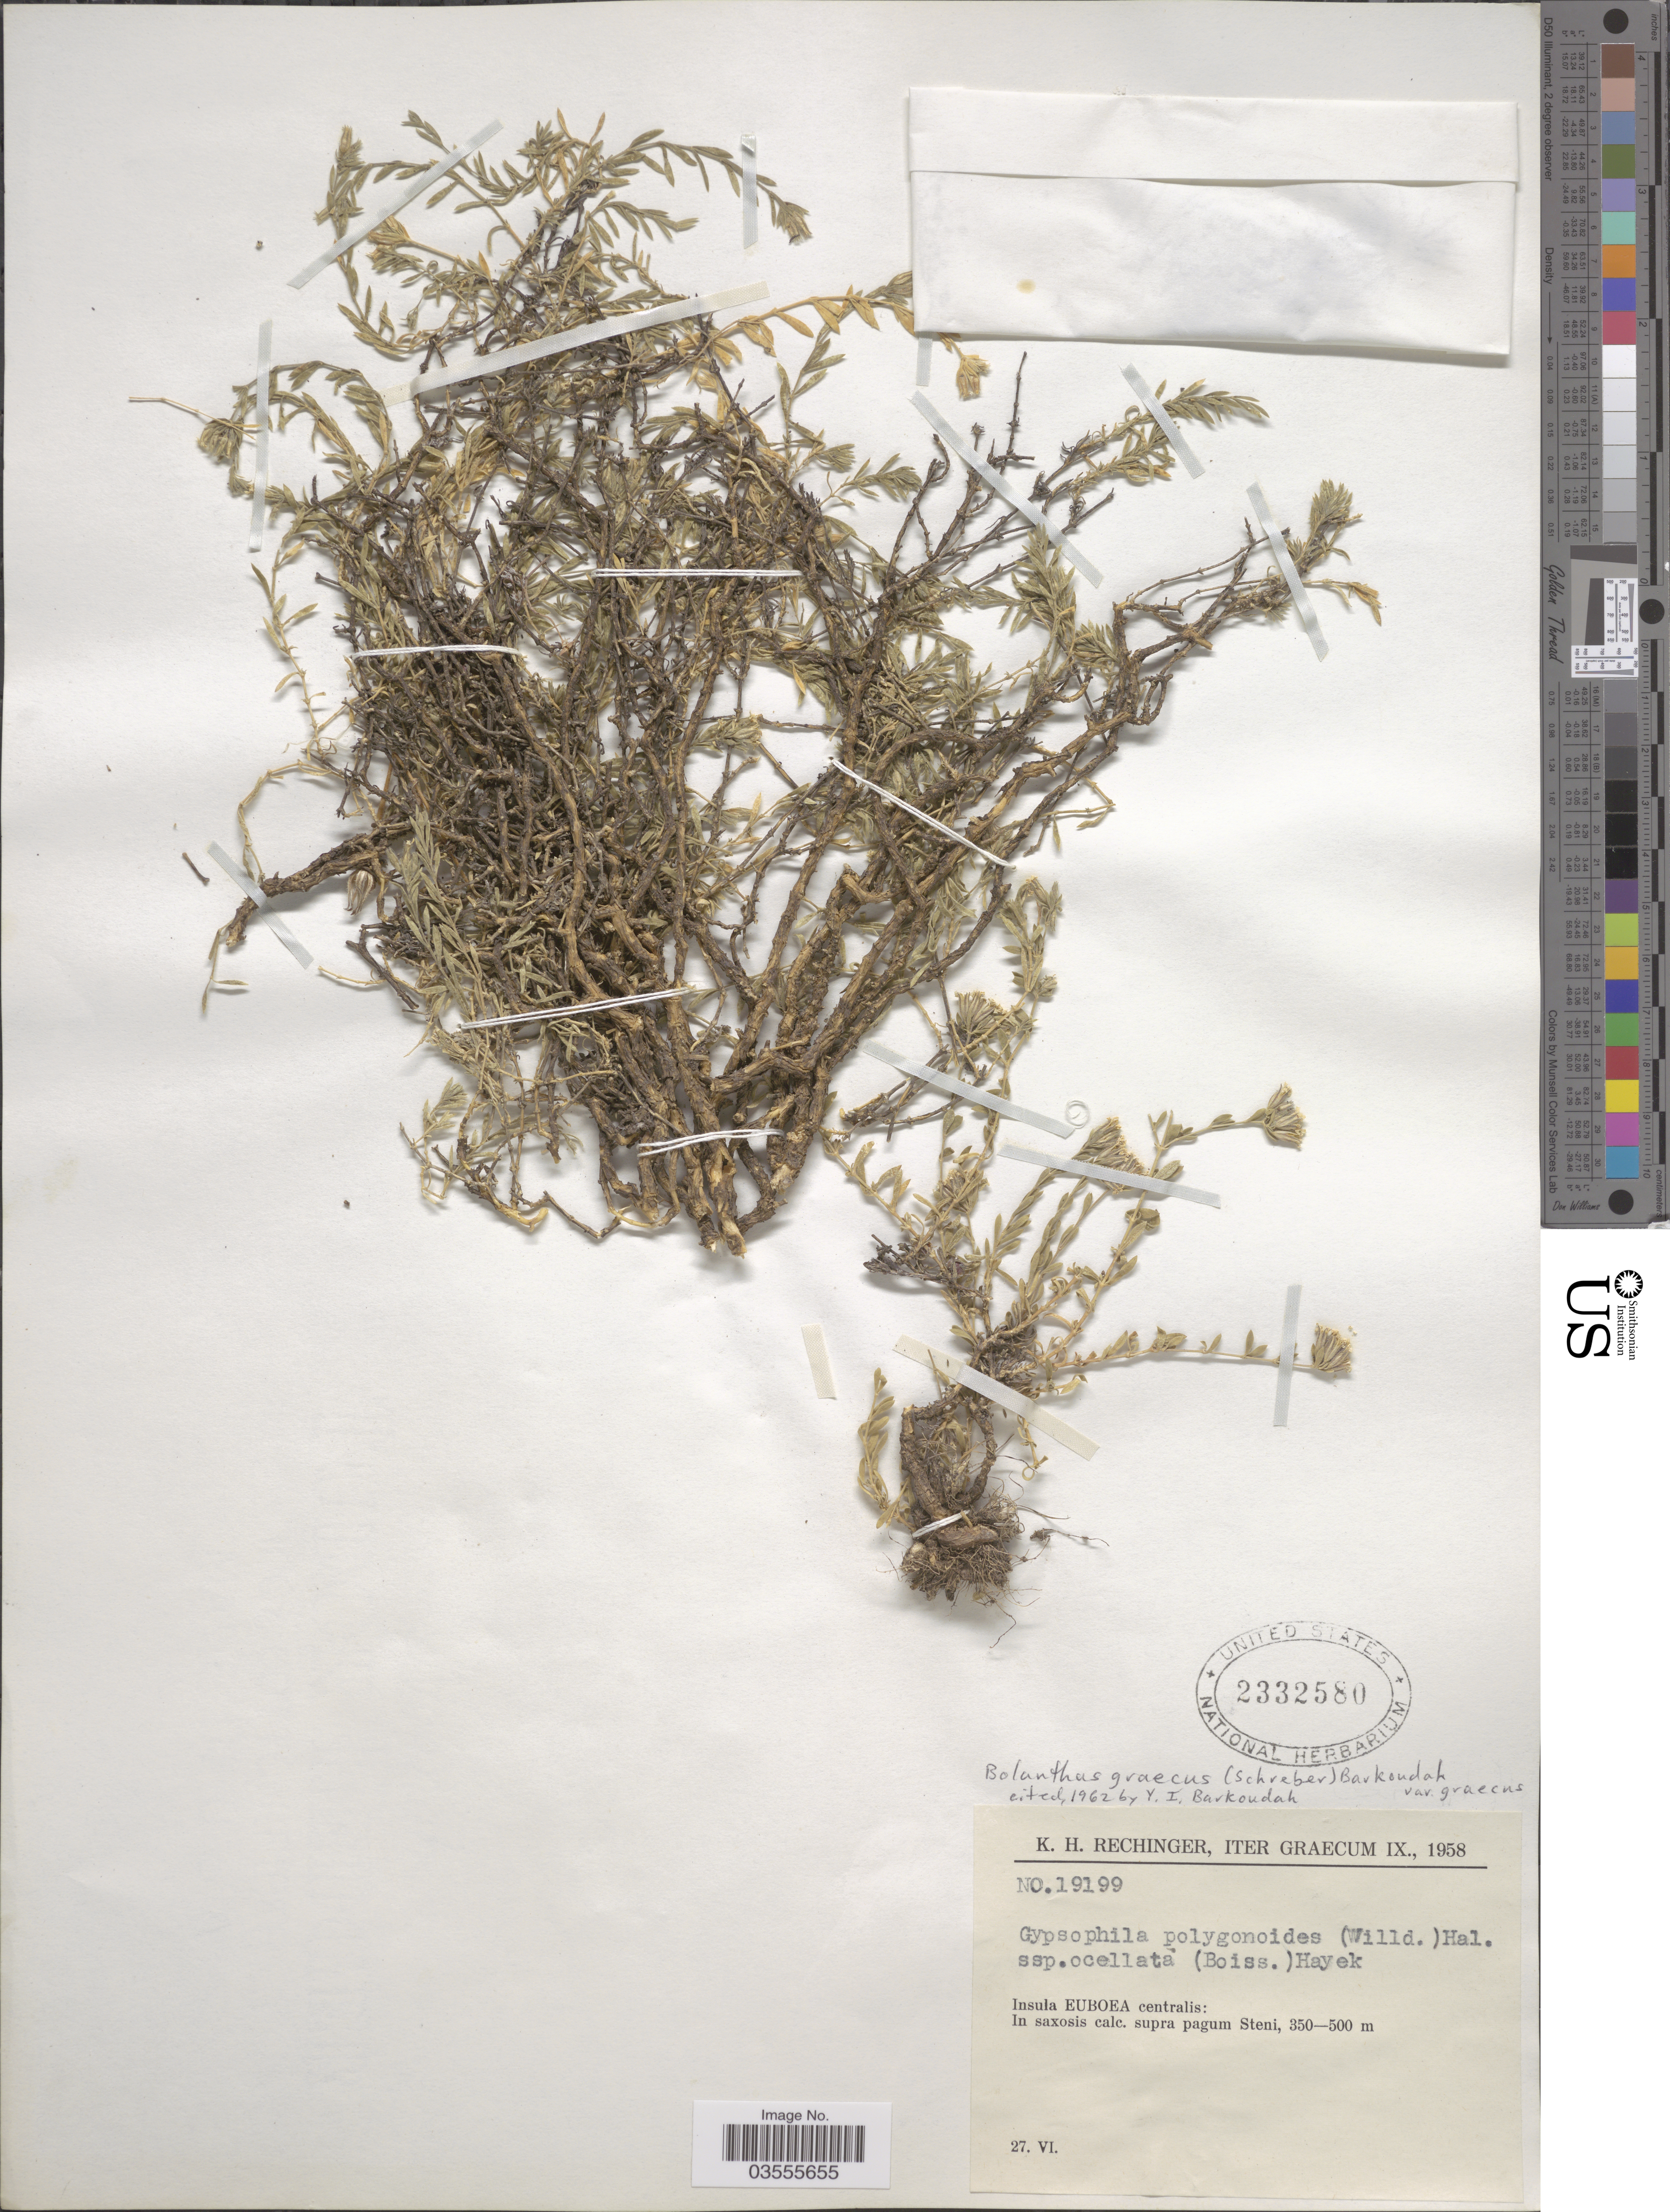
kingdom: Plantae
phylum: Tracheophyta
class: Magnoliopsida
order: Caryophyllales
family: Caryophyllaceae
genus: Bolanthus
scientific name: Bolanthus graecus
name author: (Schreb.) Barkoudah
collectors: K. H. Rechinger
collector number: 19199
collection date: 1958-06-27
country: Greece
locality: Graecum. Insula Euboea centralis: In saxosis calc. supra pagum Steni.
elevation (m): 350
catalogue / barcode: US 2332580